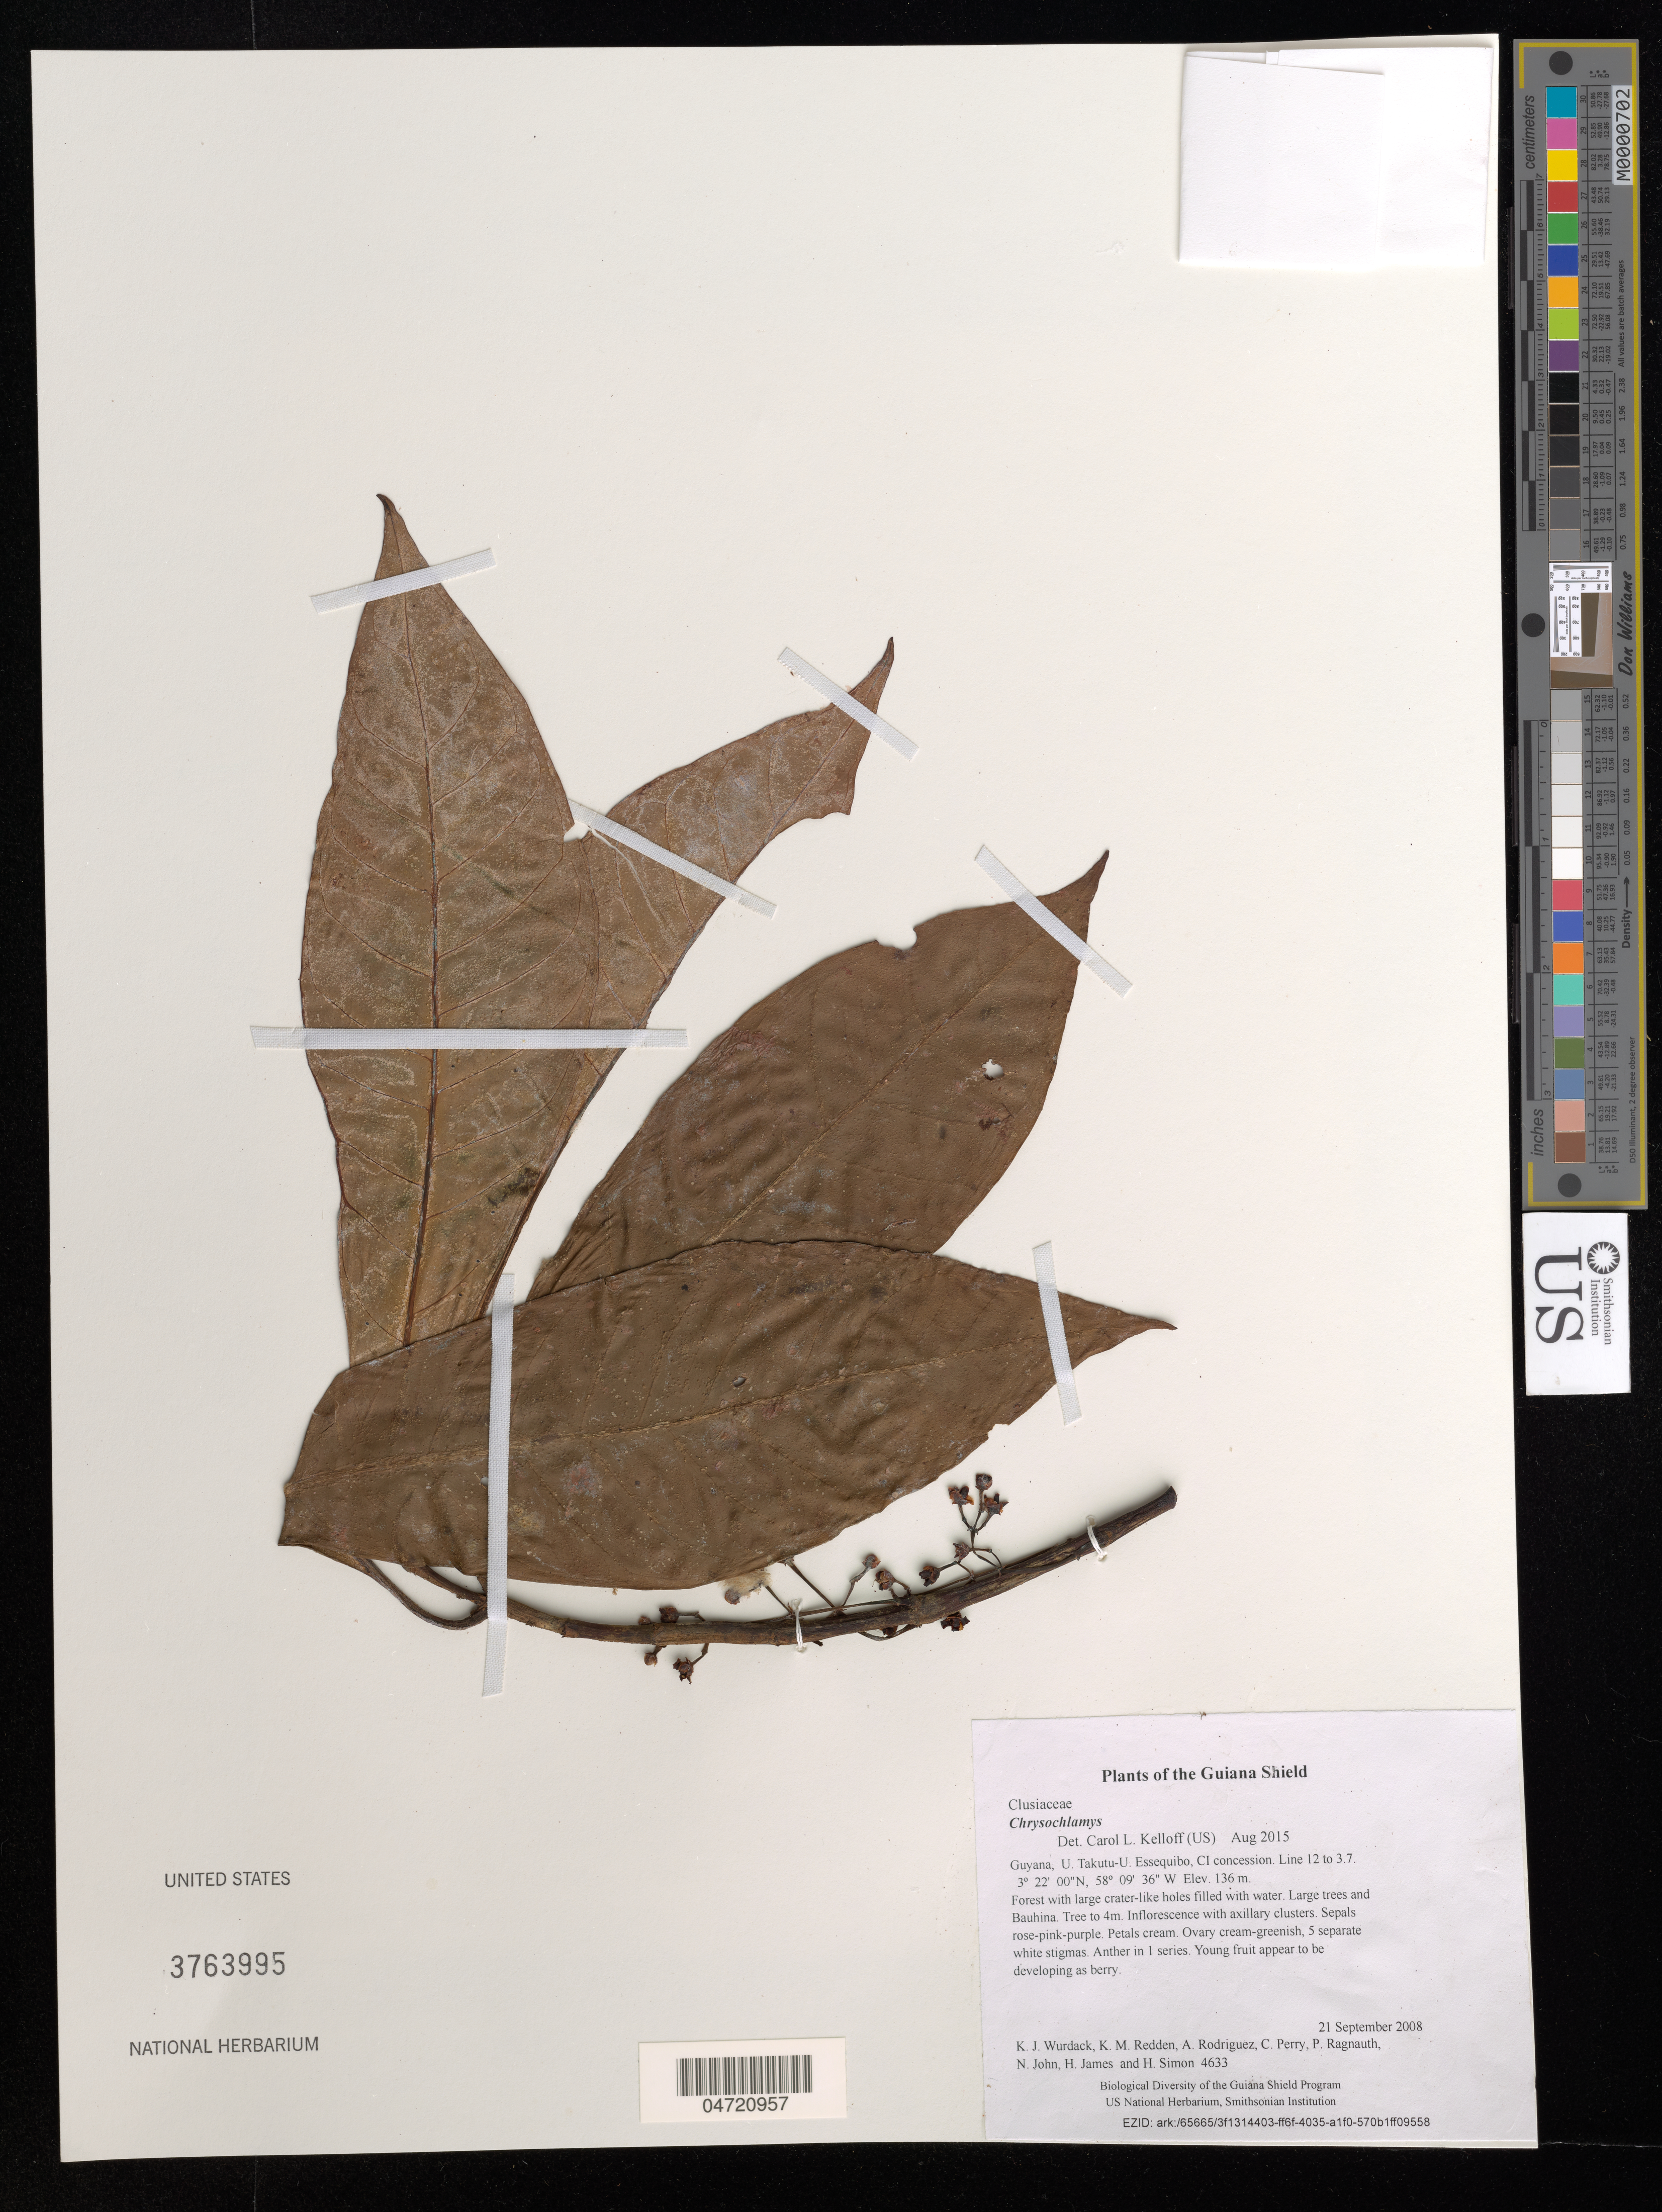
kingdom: Plantae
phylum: Tracheophyta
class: Magnoliopsida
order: Malpighiales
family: Clusiaceae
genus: Chrysochlamys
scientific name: Chrysochlamys sp.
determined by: Kelloff, Carol L., (US), Smithsonian Institution - National Museum of Natural History (UNITED STATES)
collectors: K. Wurdack, K. M. Redden, A. Rodriguez, C. Perry, P. Ragnauth, N. John, H. James & H. Simon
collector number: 4633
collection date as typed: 21 September 2008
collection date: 2008-09-21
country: Guyana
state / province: U. Takutu-U. Essequibo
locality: CI concession. Line 12 to 3.7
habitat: Forest with large crater-like holes filled with water. Large trees and Bauhina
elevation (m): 136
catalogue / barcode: US 3763995